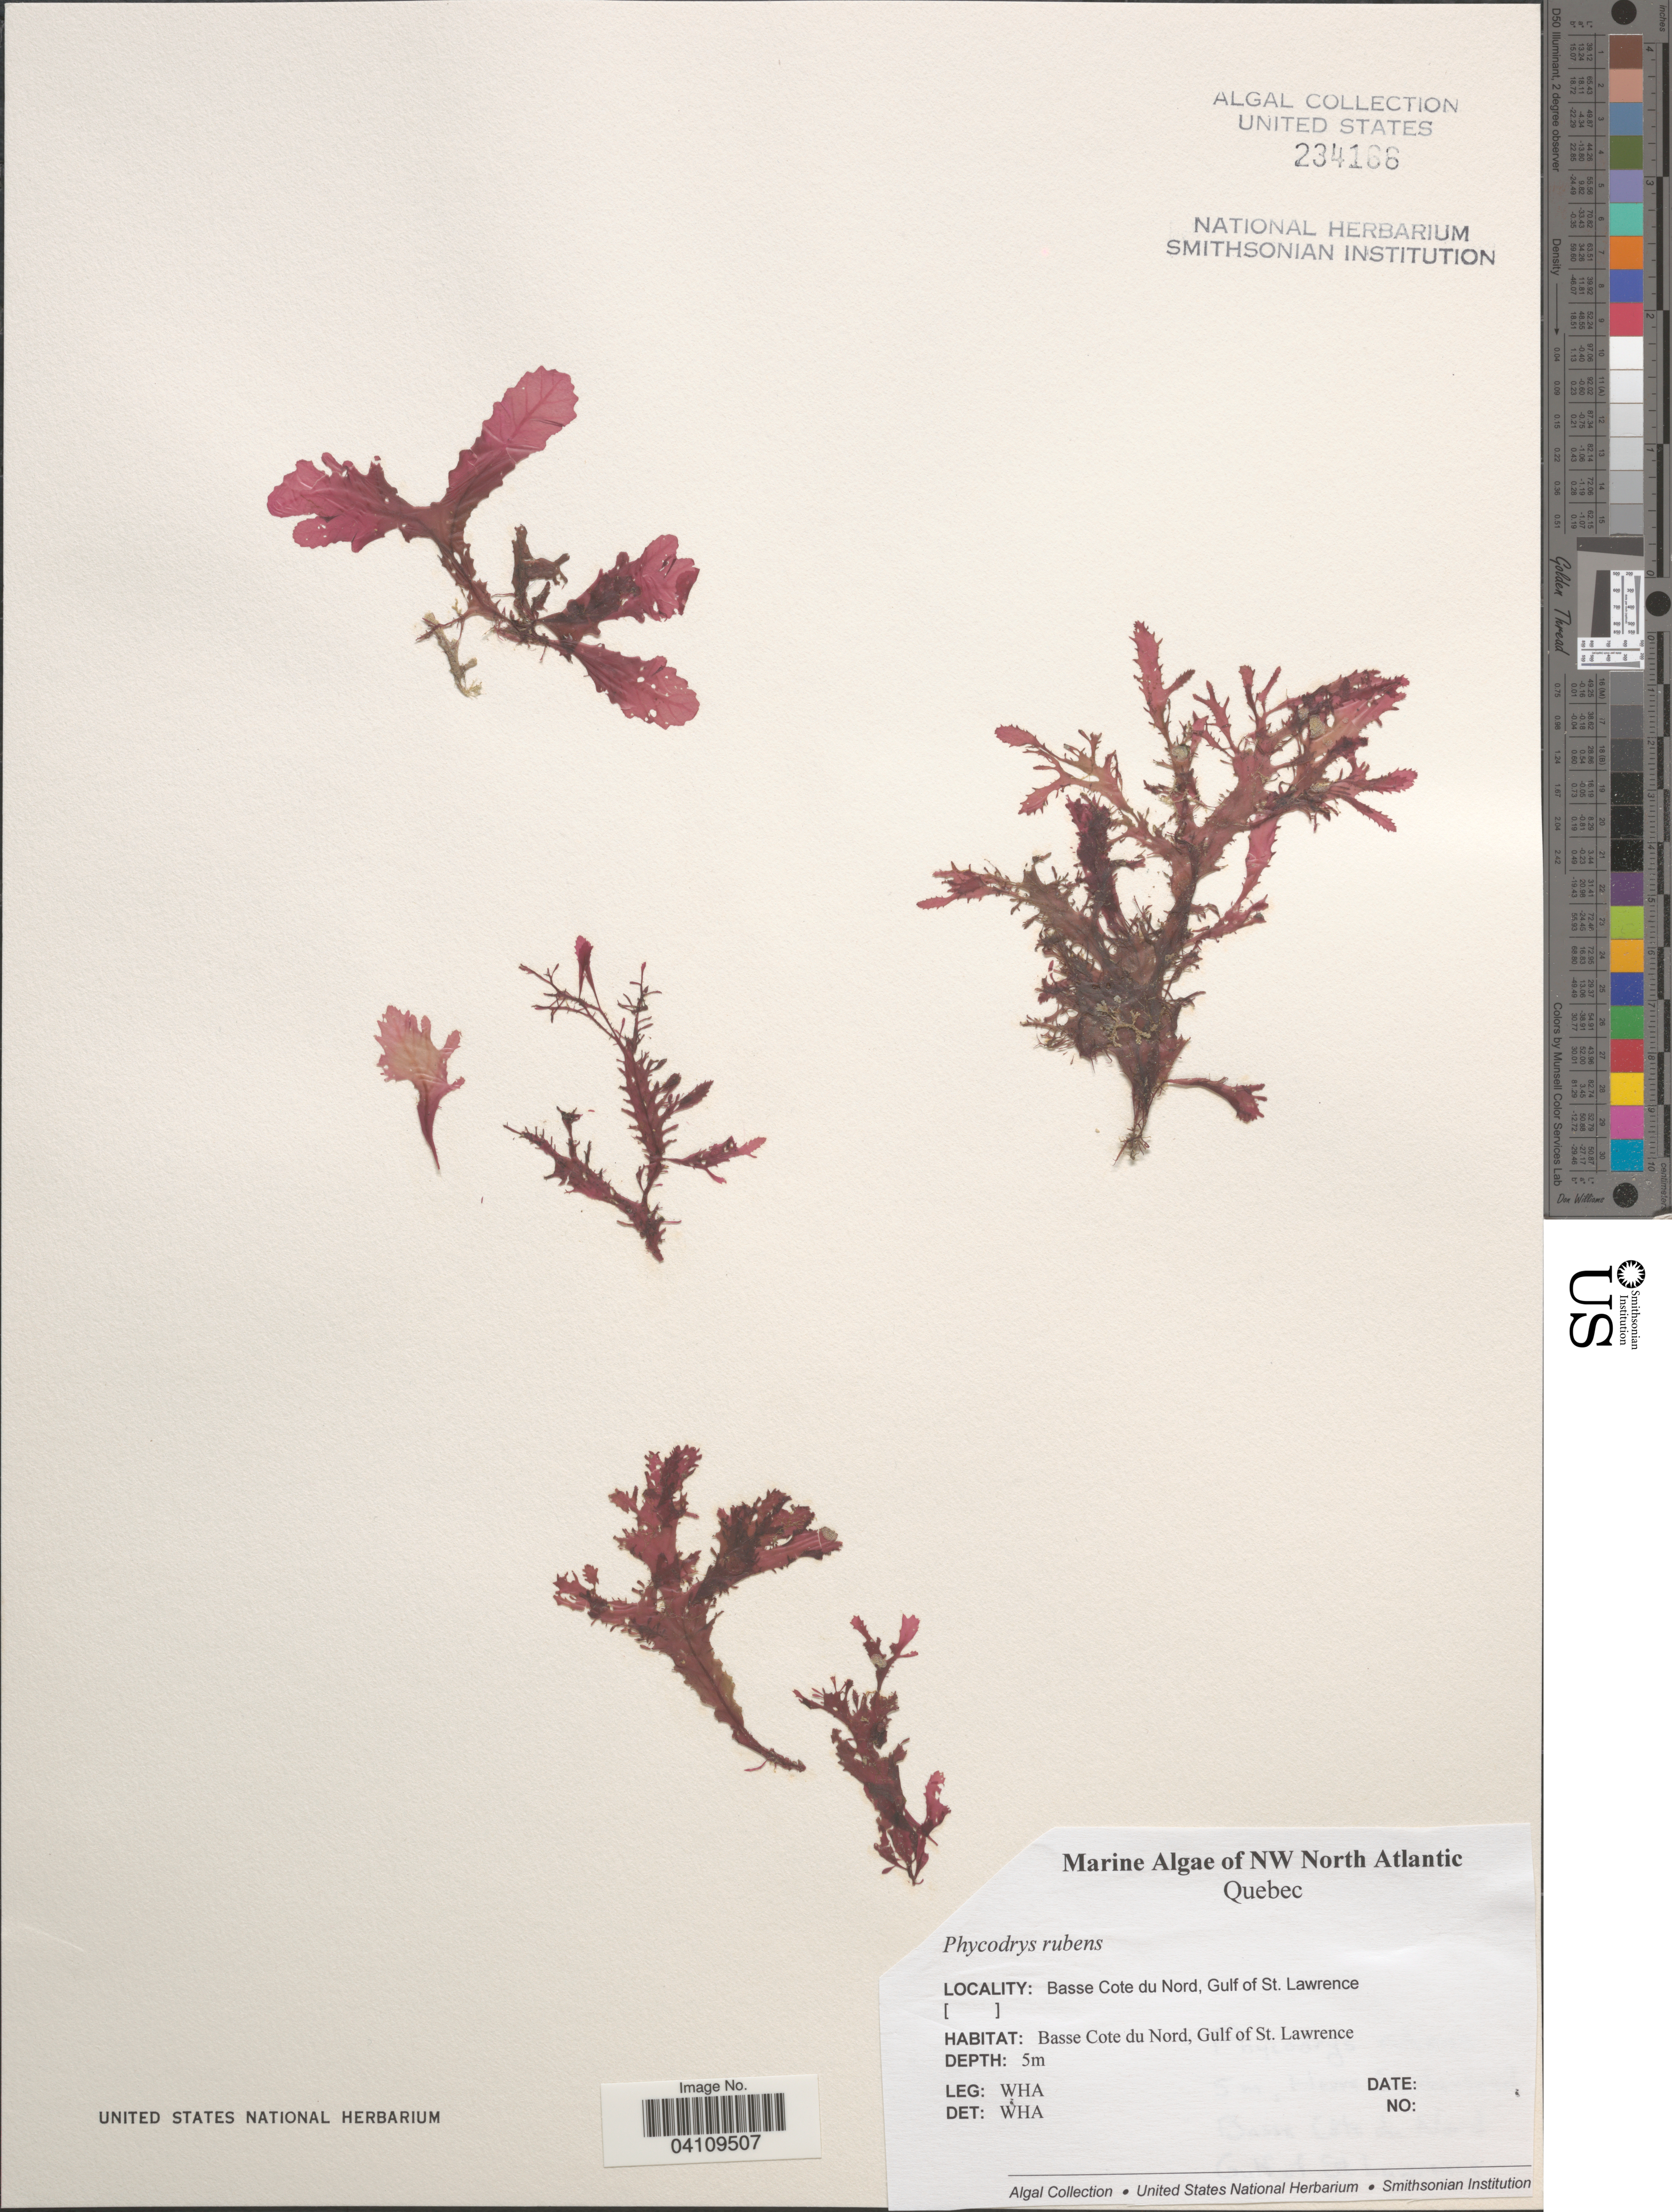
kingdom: Plantae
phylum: Rhodophyta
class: Florideophyceae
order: Ceramiales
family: Delesseriaceae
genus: Phycodrys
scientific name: Phycodrys rubens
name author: (L.) Batters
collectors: W. H. Adey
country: Canada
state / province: Quebec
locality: NW North Atlantic. Basse Cote du Nord, Gulf of St. Lawrence.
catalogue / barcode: US 234166